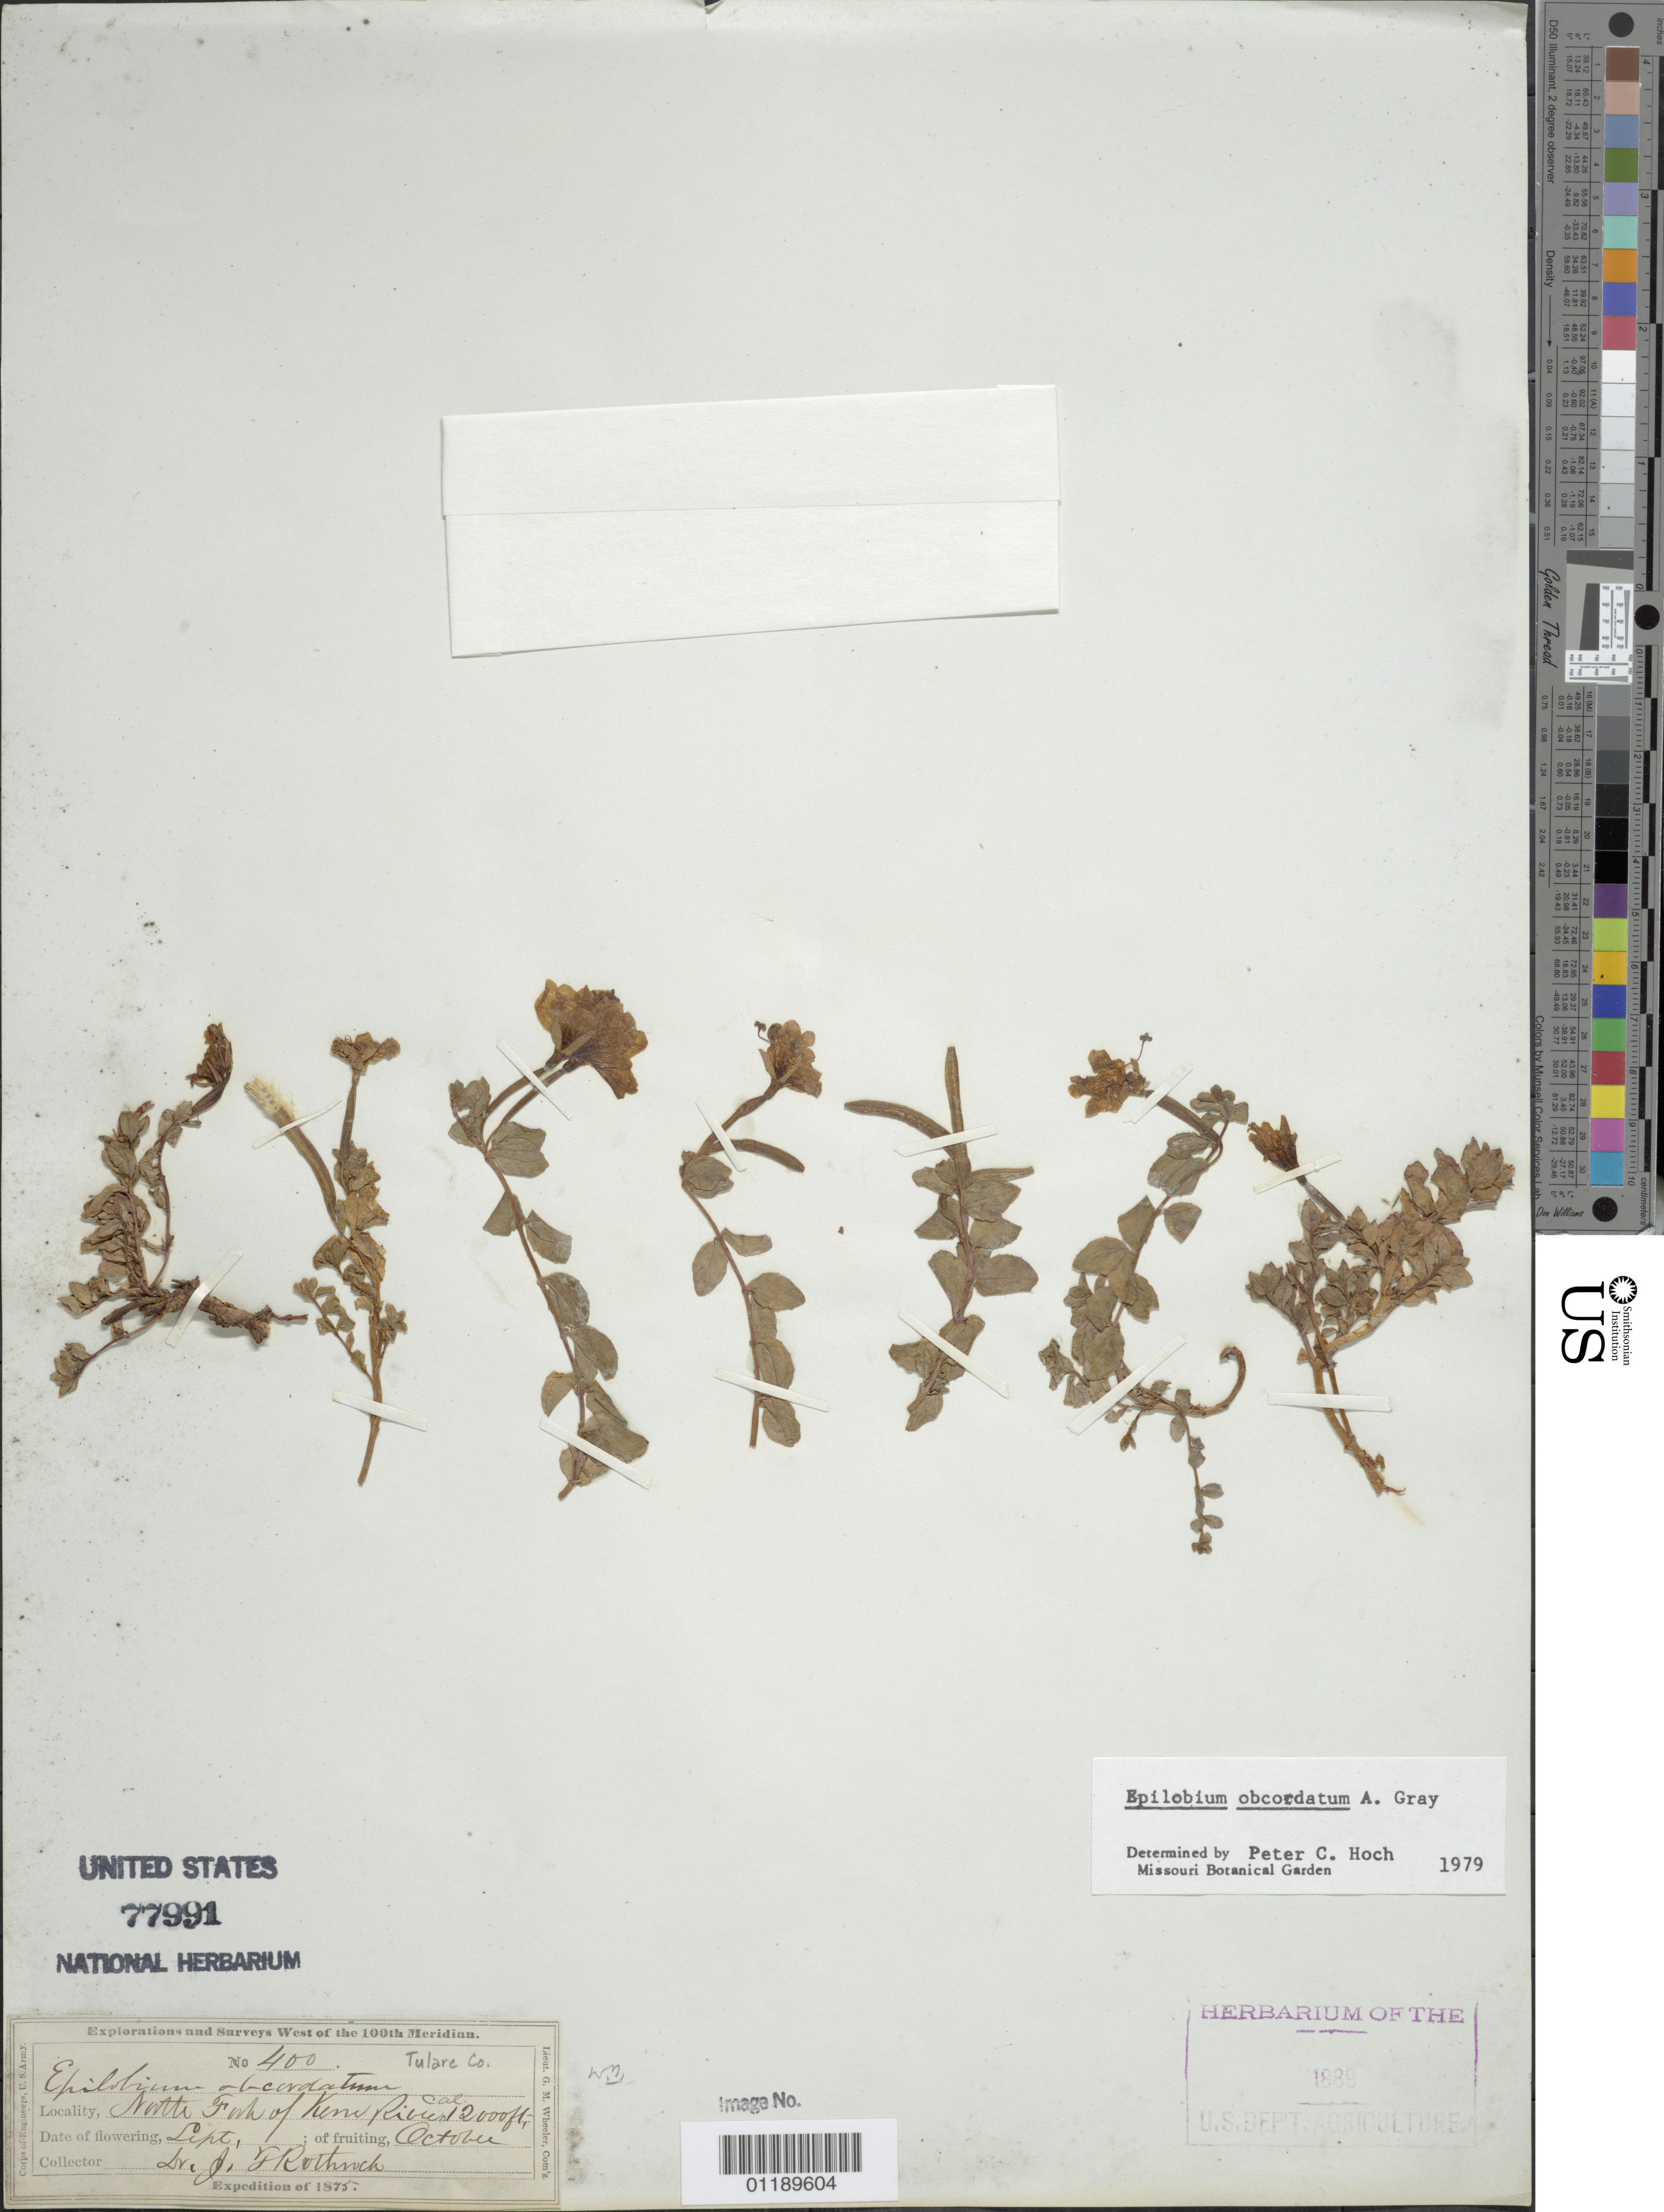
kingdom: Plantae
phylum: Tracheophyta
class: Magnoliopsida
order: Myrtales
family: Onagraceae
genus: Epilobium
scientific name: Epilobium obcordatum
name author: A. Gray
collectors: J. T. Rothrock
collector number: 400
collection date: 1875-09/1875-10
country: United States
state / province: California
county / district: Kern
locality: North Fork of Kern River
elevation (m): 3658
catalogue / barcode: US 77991